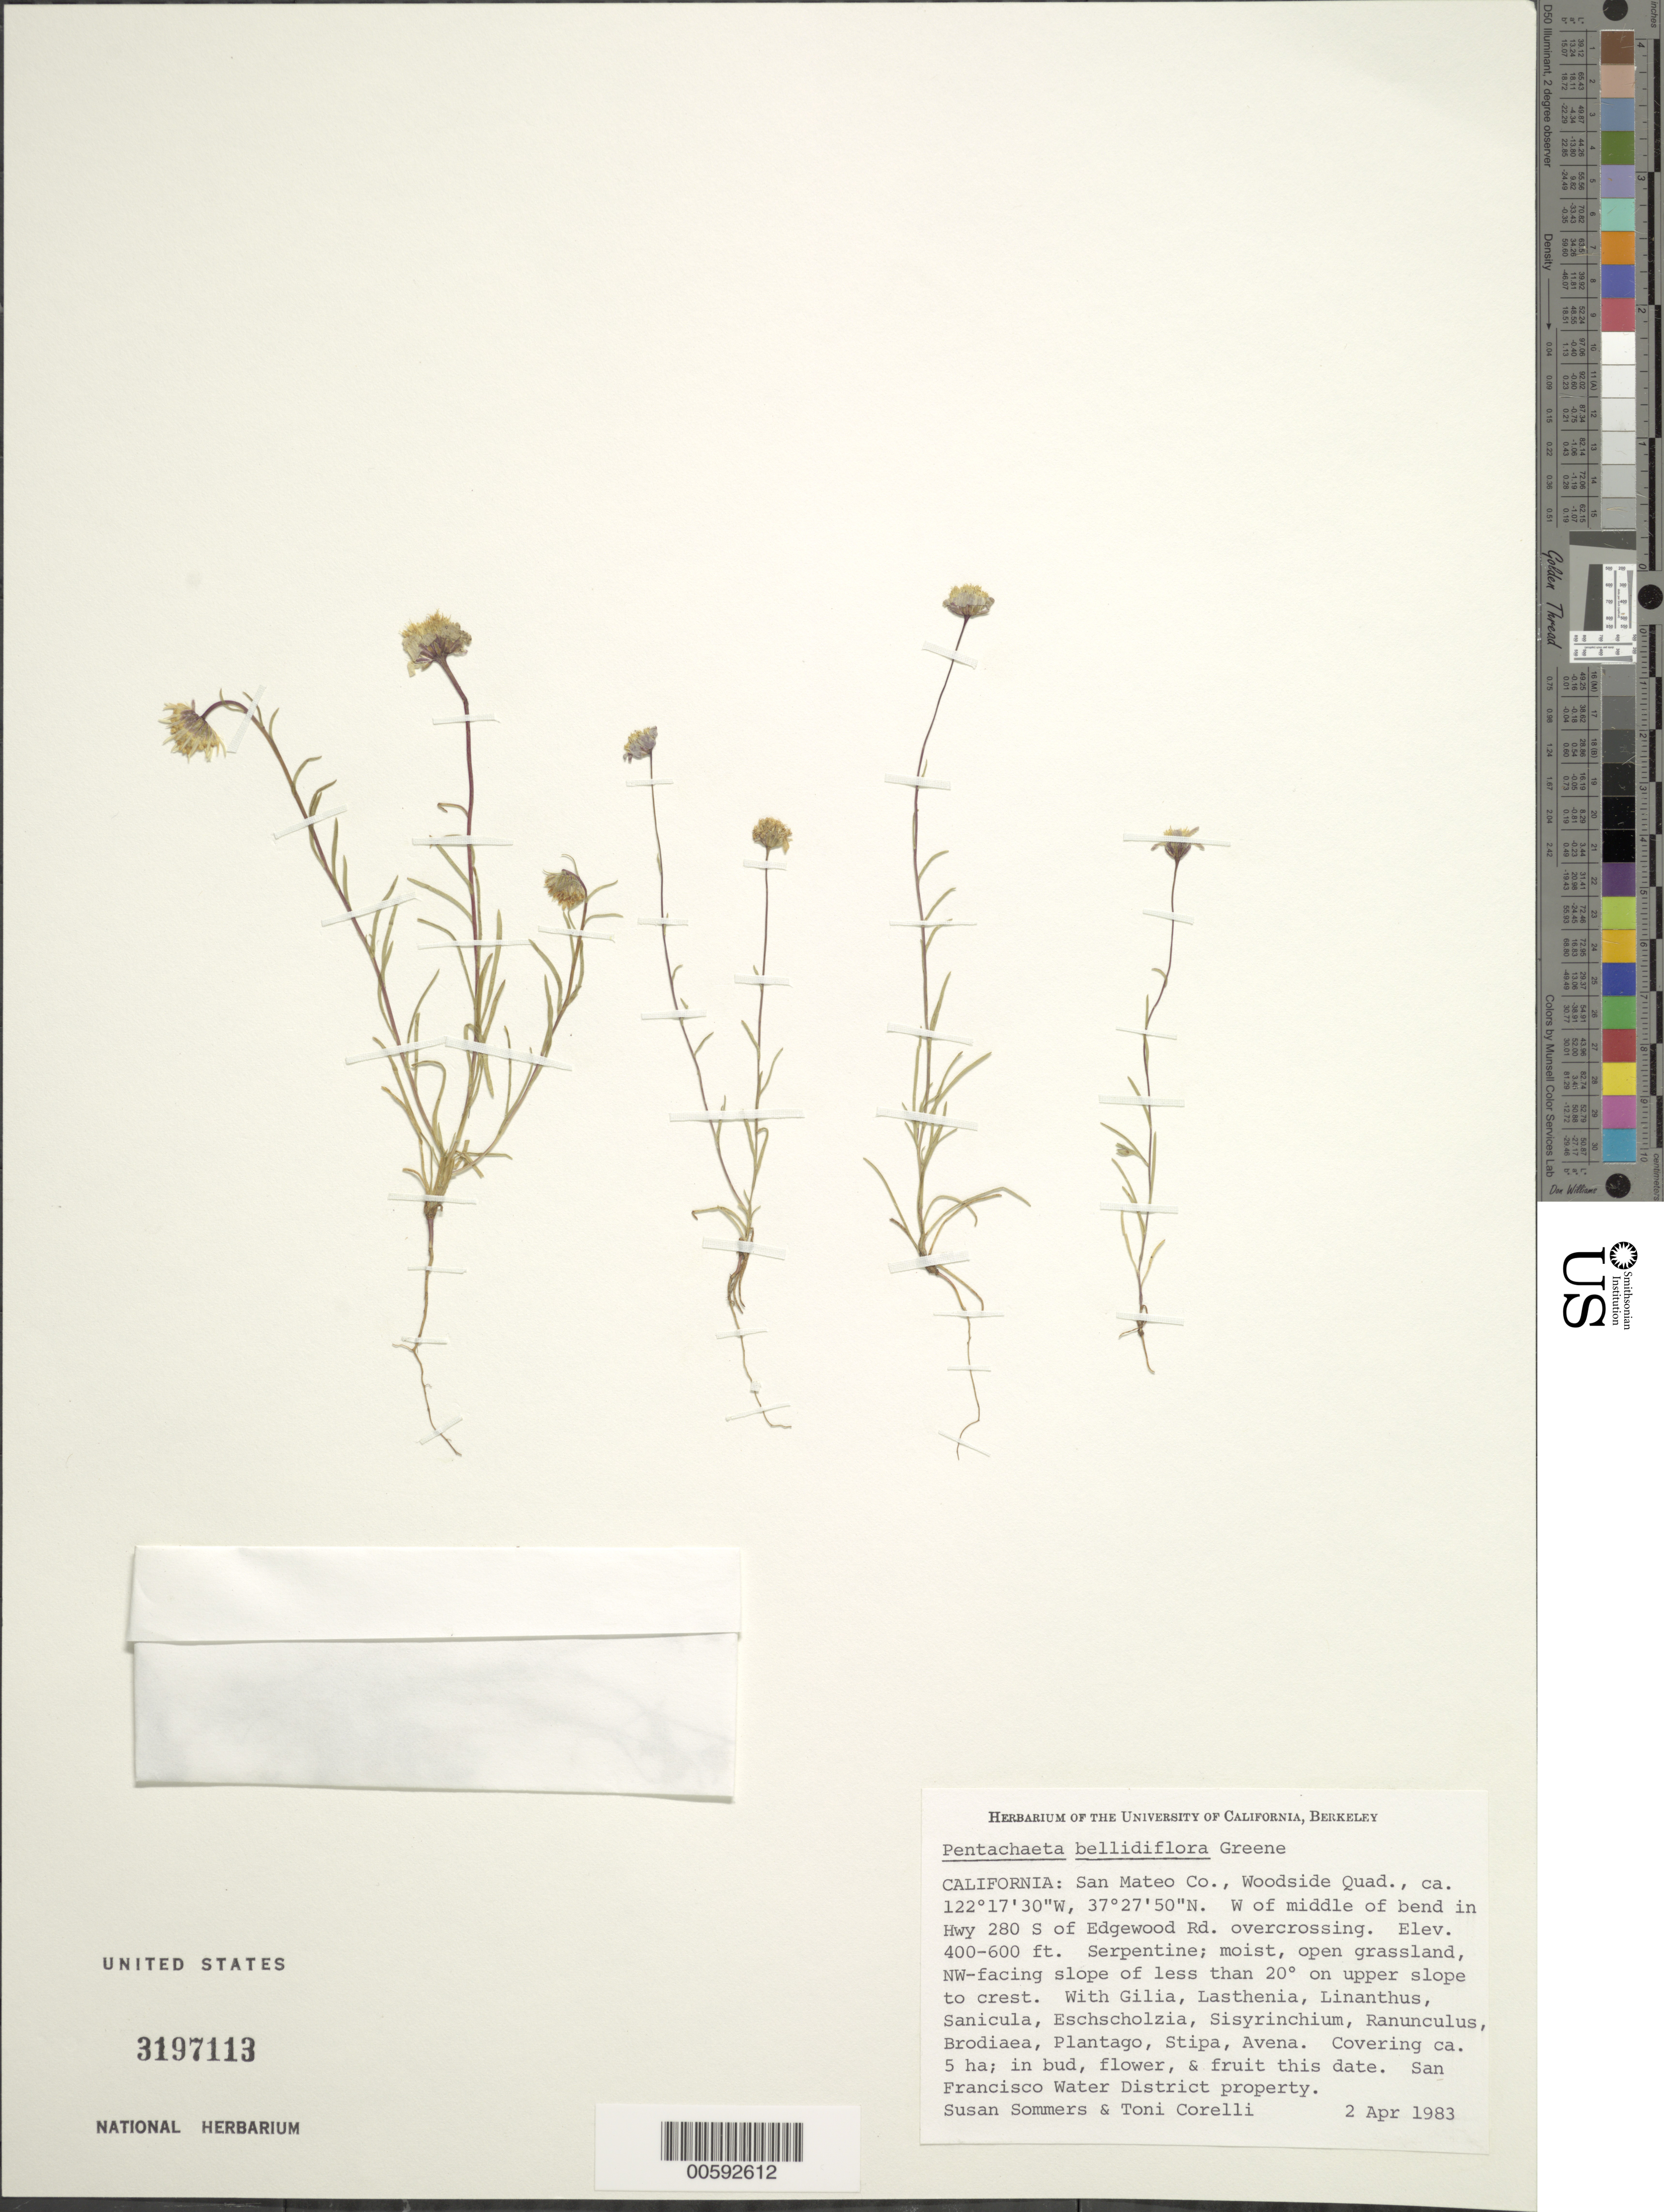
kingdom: Plantae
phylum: Tracheophyta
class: Magnoliopsida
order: Asterales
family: Asteraceae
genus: Pentachaeta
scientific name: Pentachaeta bellidiflora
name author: Greene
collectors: S. Sommers & T. Corelli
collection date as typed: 02 Apr 1983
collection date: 1983-04-02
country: United States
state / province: California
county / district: San Mateo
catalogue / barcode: US 3197113